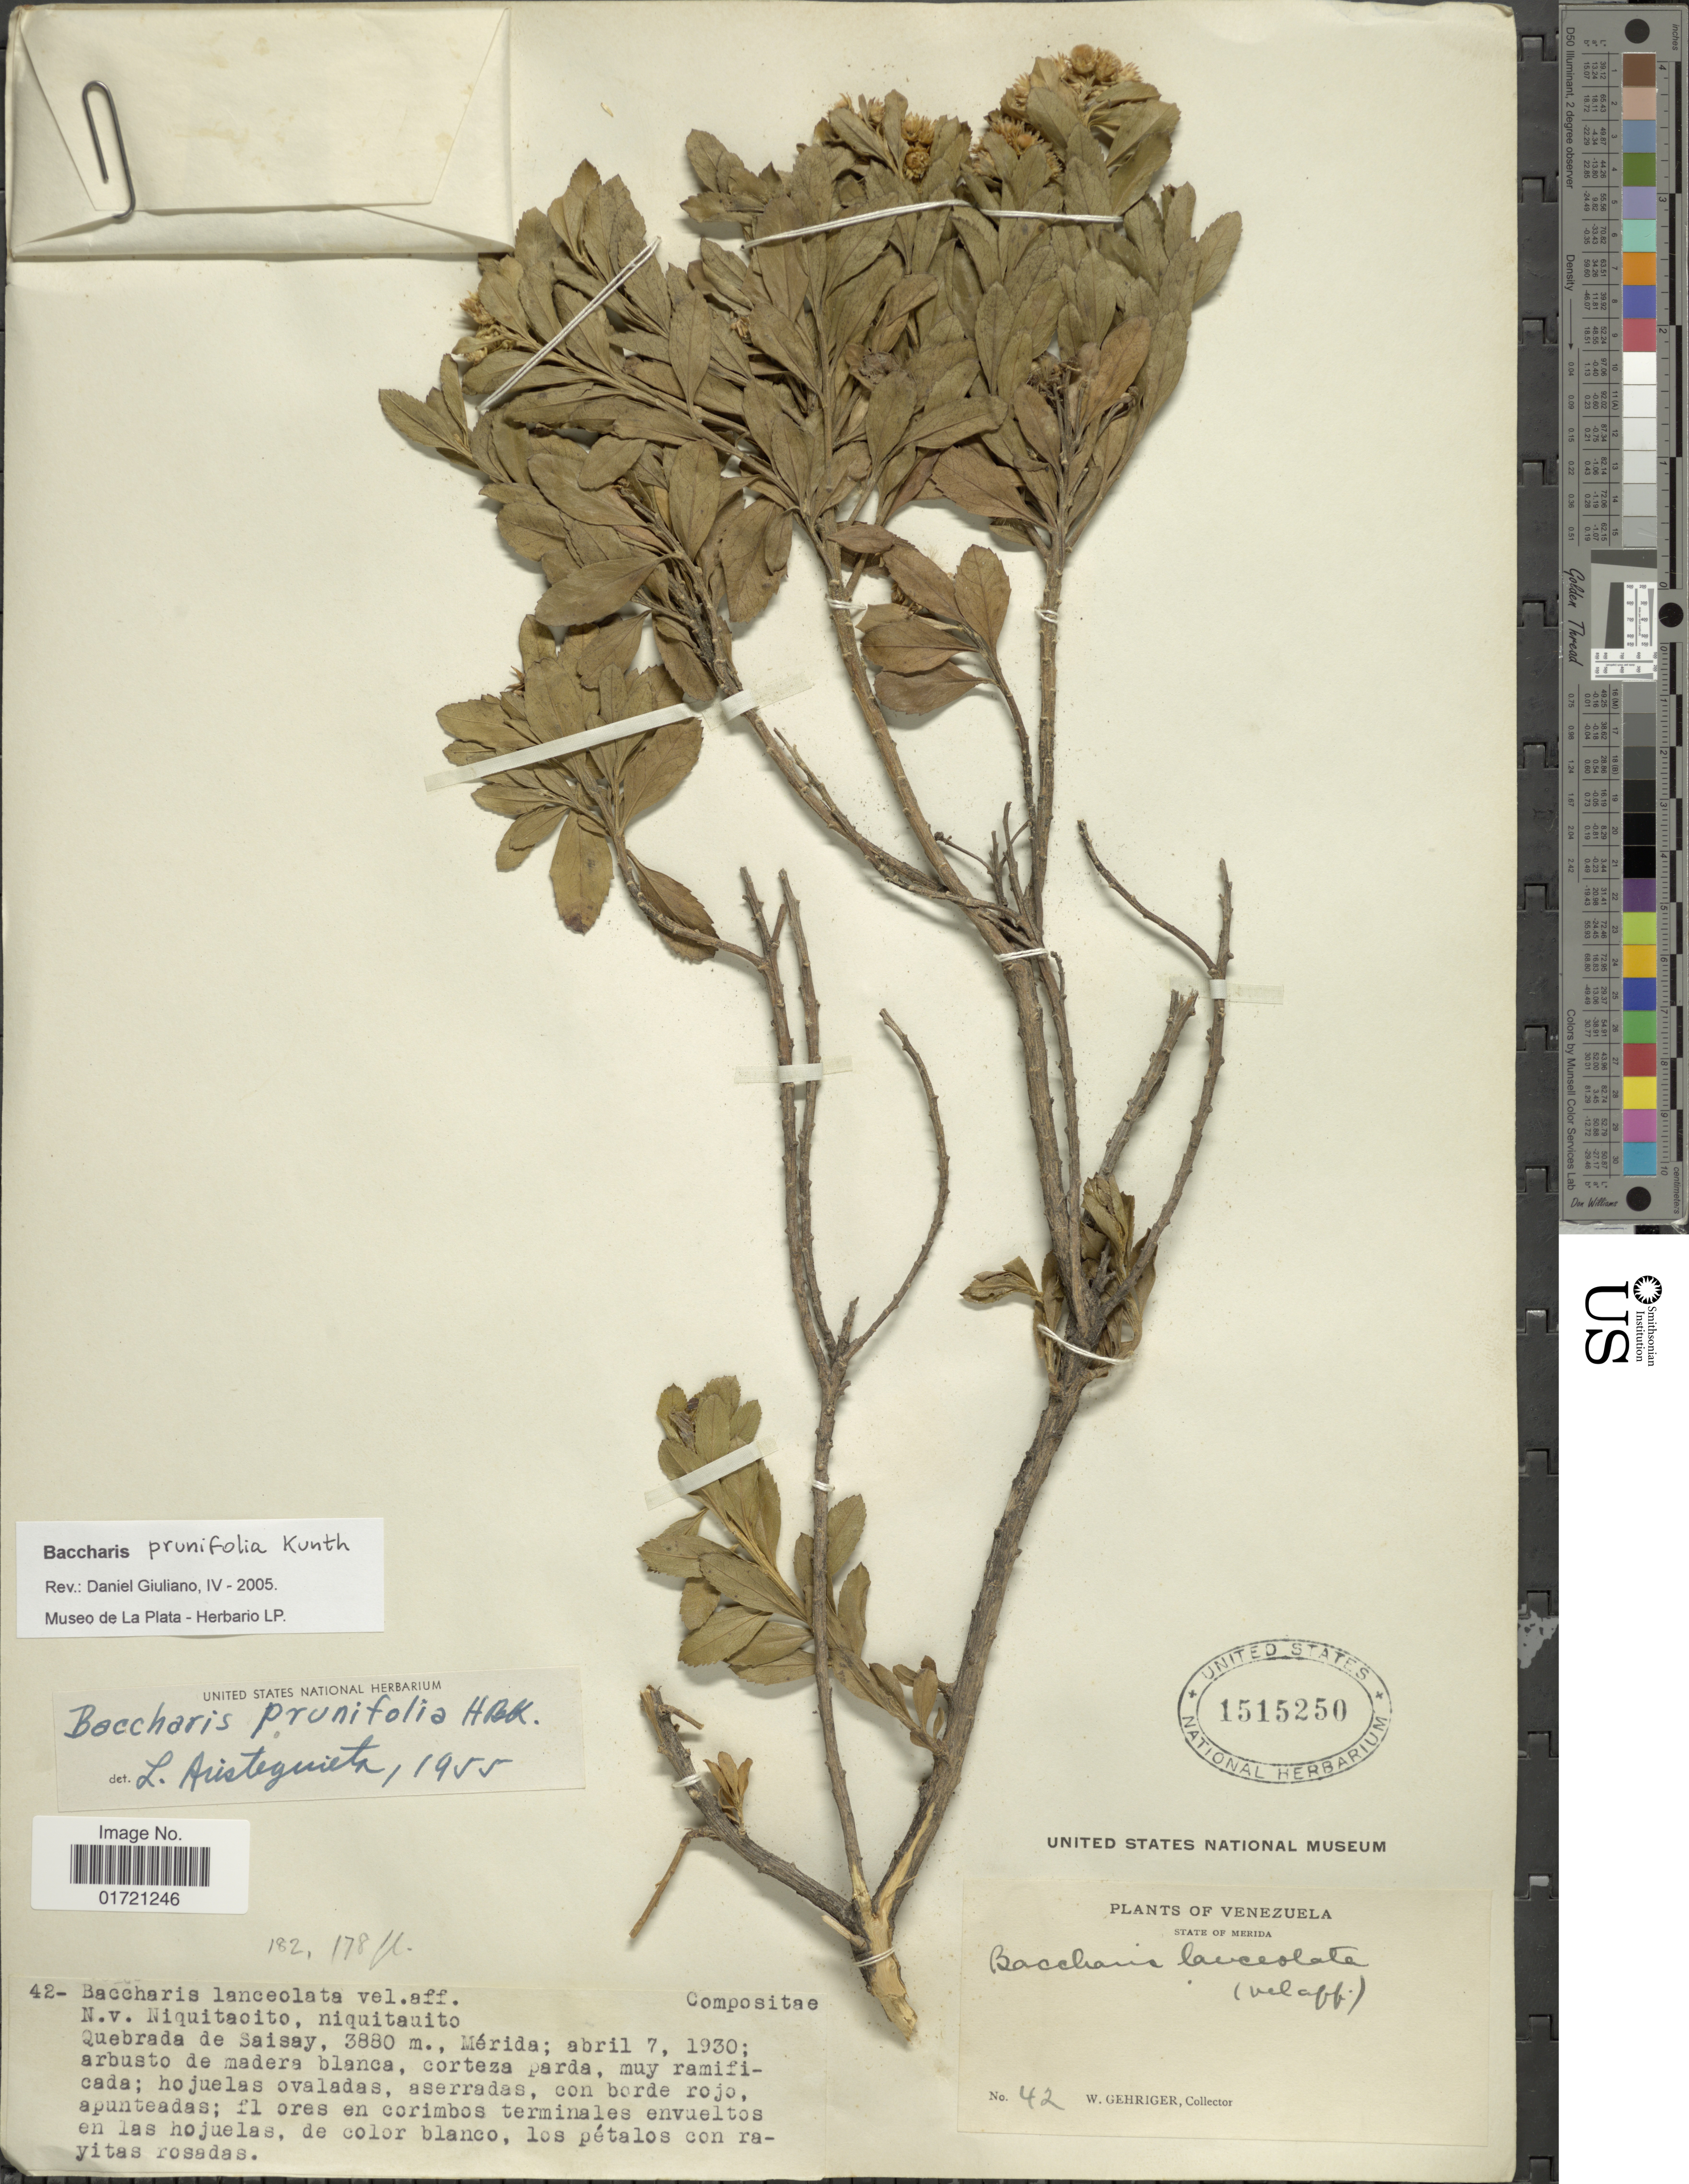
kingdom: Plantae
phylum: Tracheophyta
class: Magnoliopsida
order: Asterales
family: Asteraceae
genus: Baccharis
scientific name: Baccharis prunifolia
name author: Kunth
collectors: W. Gehriger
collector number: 42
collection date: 1930-04-07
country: Venezuela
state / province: Mérida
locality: Quebrada de Saisay, Mérida.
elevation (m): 3880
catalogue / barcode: US 1515250